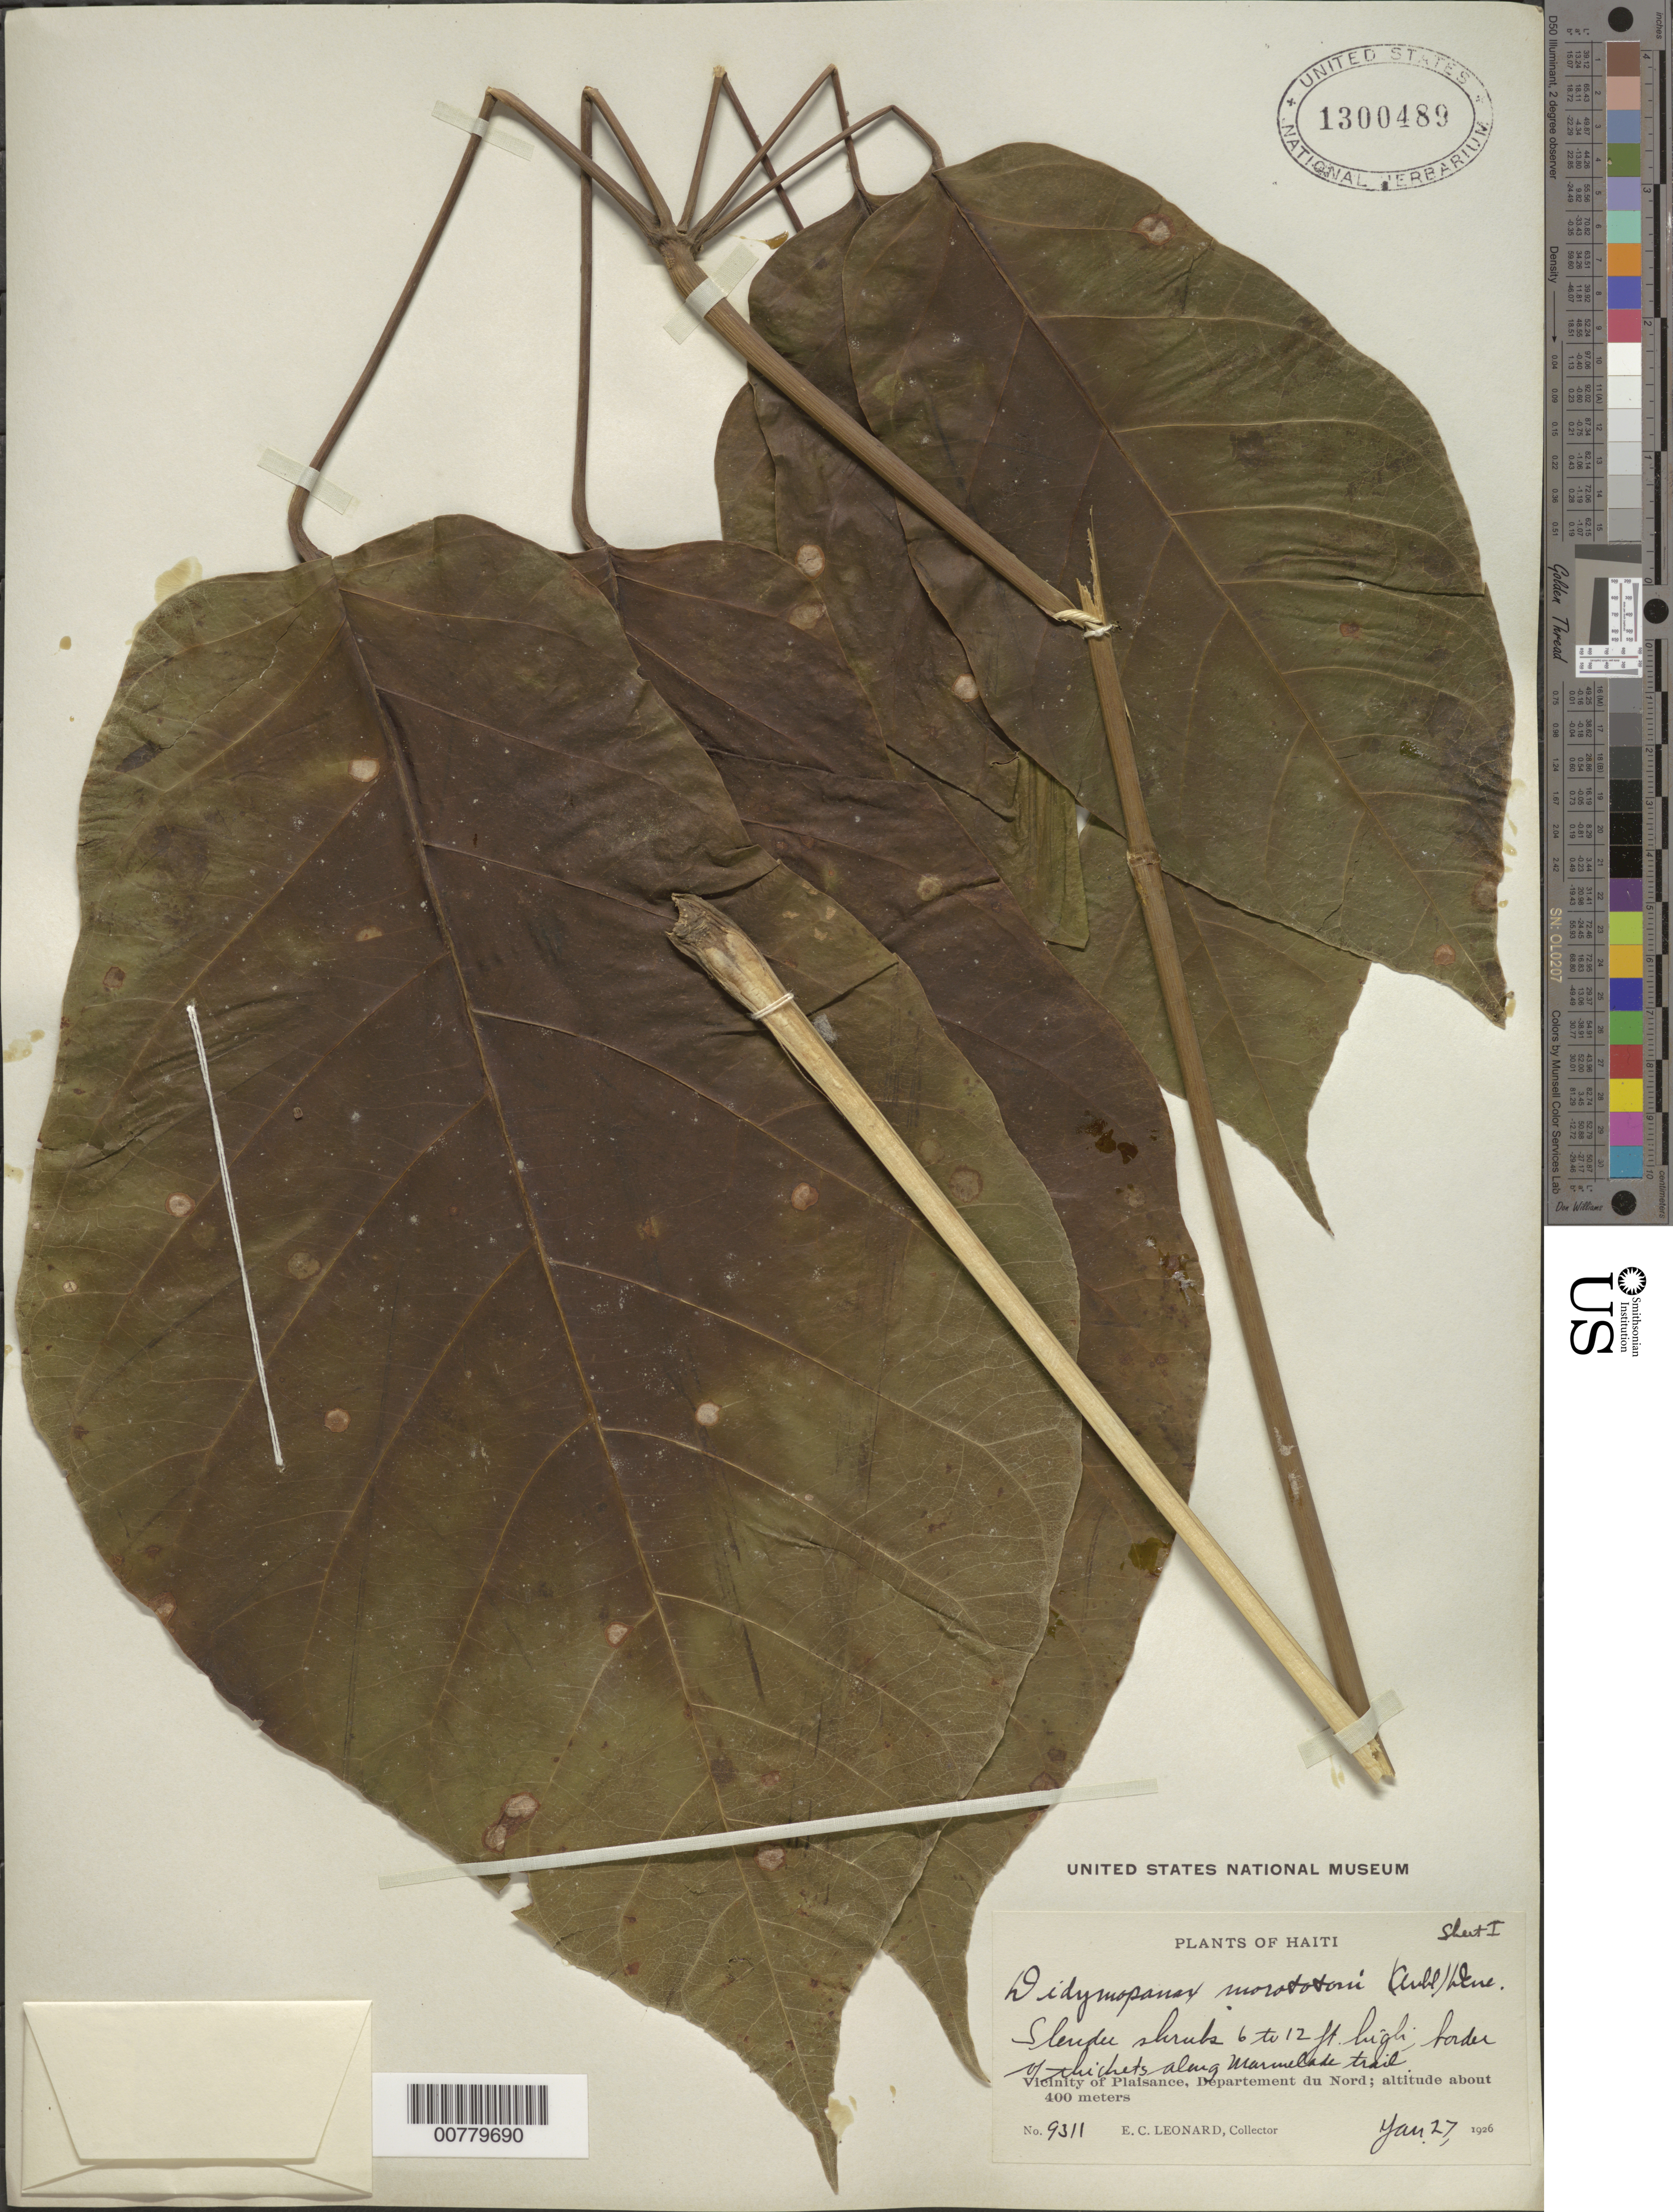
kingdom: Plantae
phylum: Tracheophyta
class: Magnoliopsida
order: Apiales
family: Araliaceae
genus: Schefflera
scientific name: Schefflera morototoni (Aubl.) Maguire, Steyerm. & Frodin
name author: (Aubl.) Maguire et al.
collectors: E. C. Leonard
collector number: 9311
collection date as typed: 27 Jan 1926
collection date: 1926-01-27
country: Haiti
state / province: Nord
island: Hispaniola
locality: Vicinity of Plaisance, along Marmelade trail.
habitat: Border of thickets along trail.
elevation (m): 400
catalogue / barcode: US 1300489